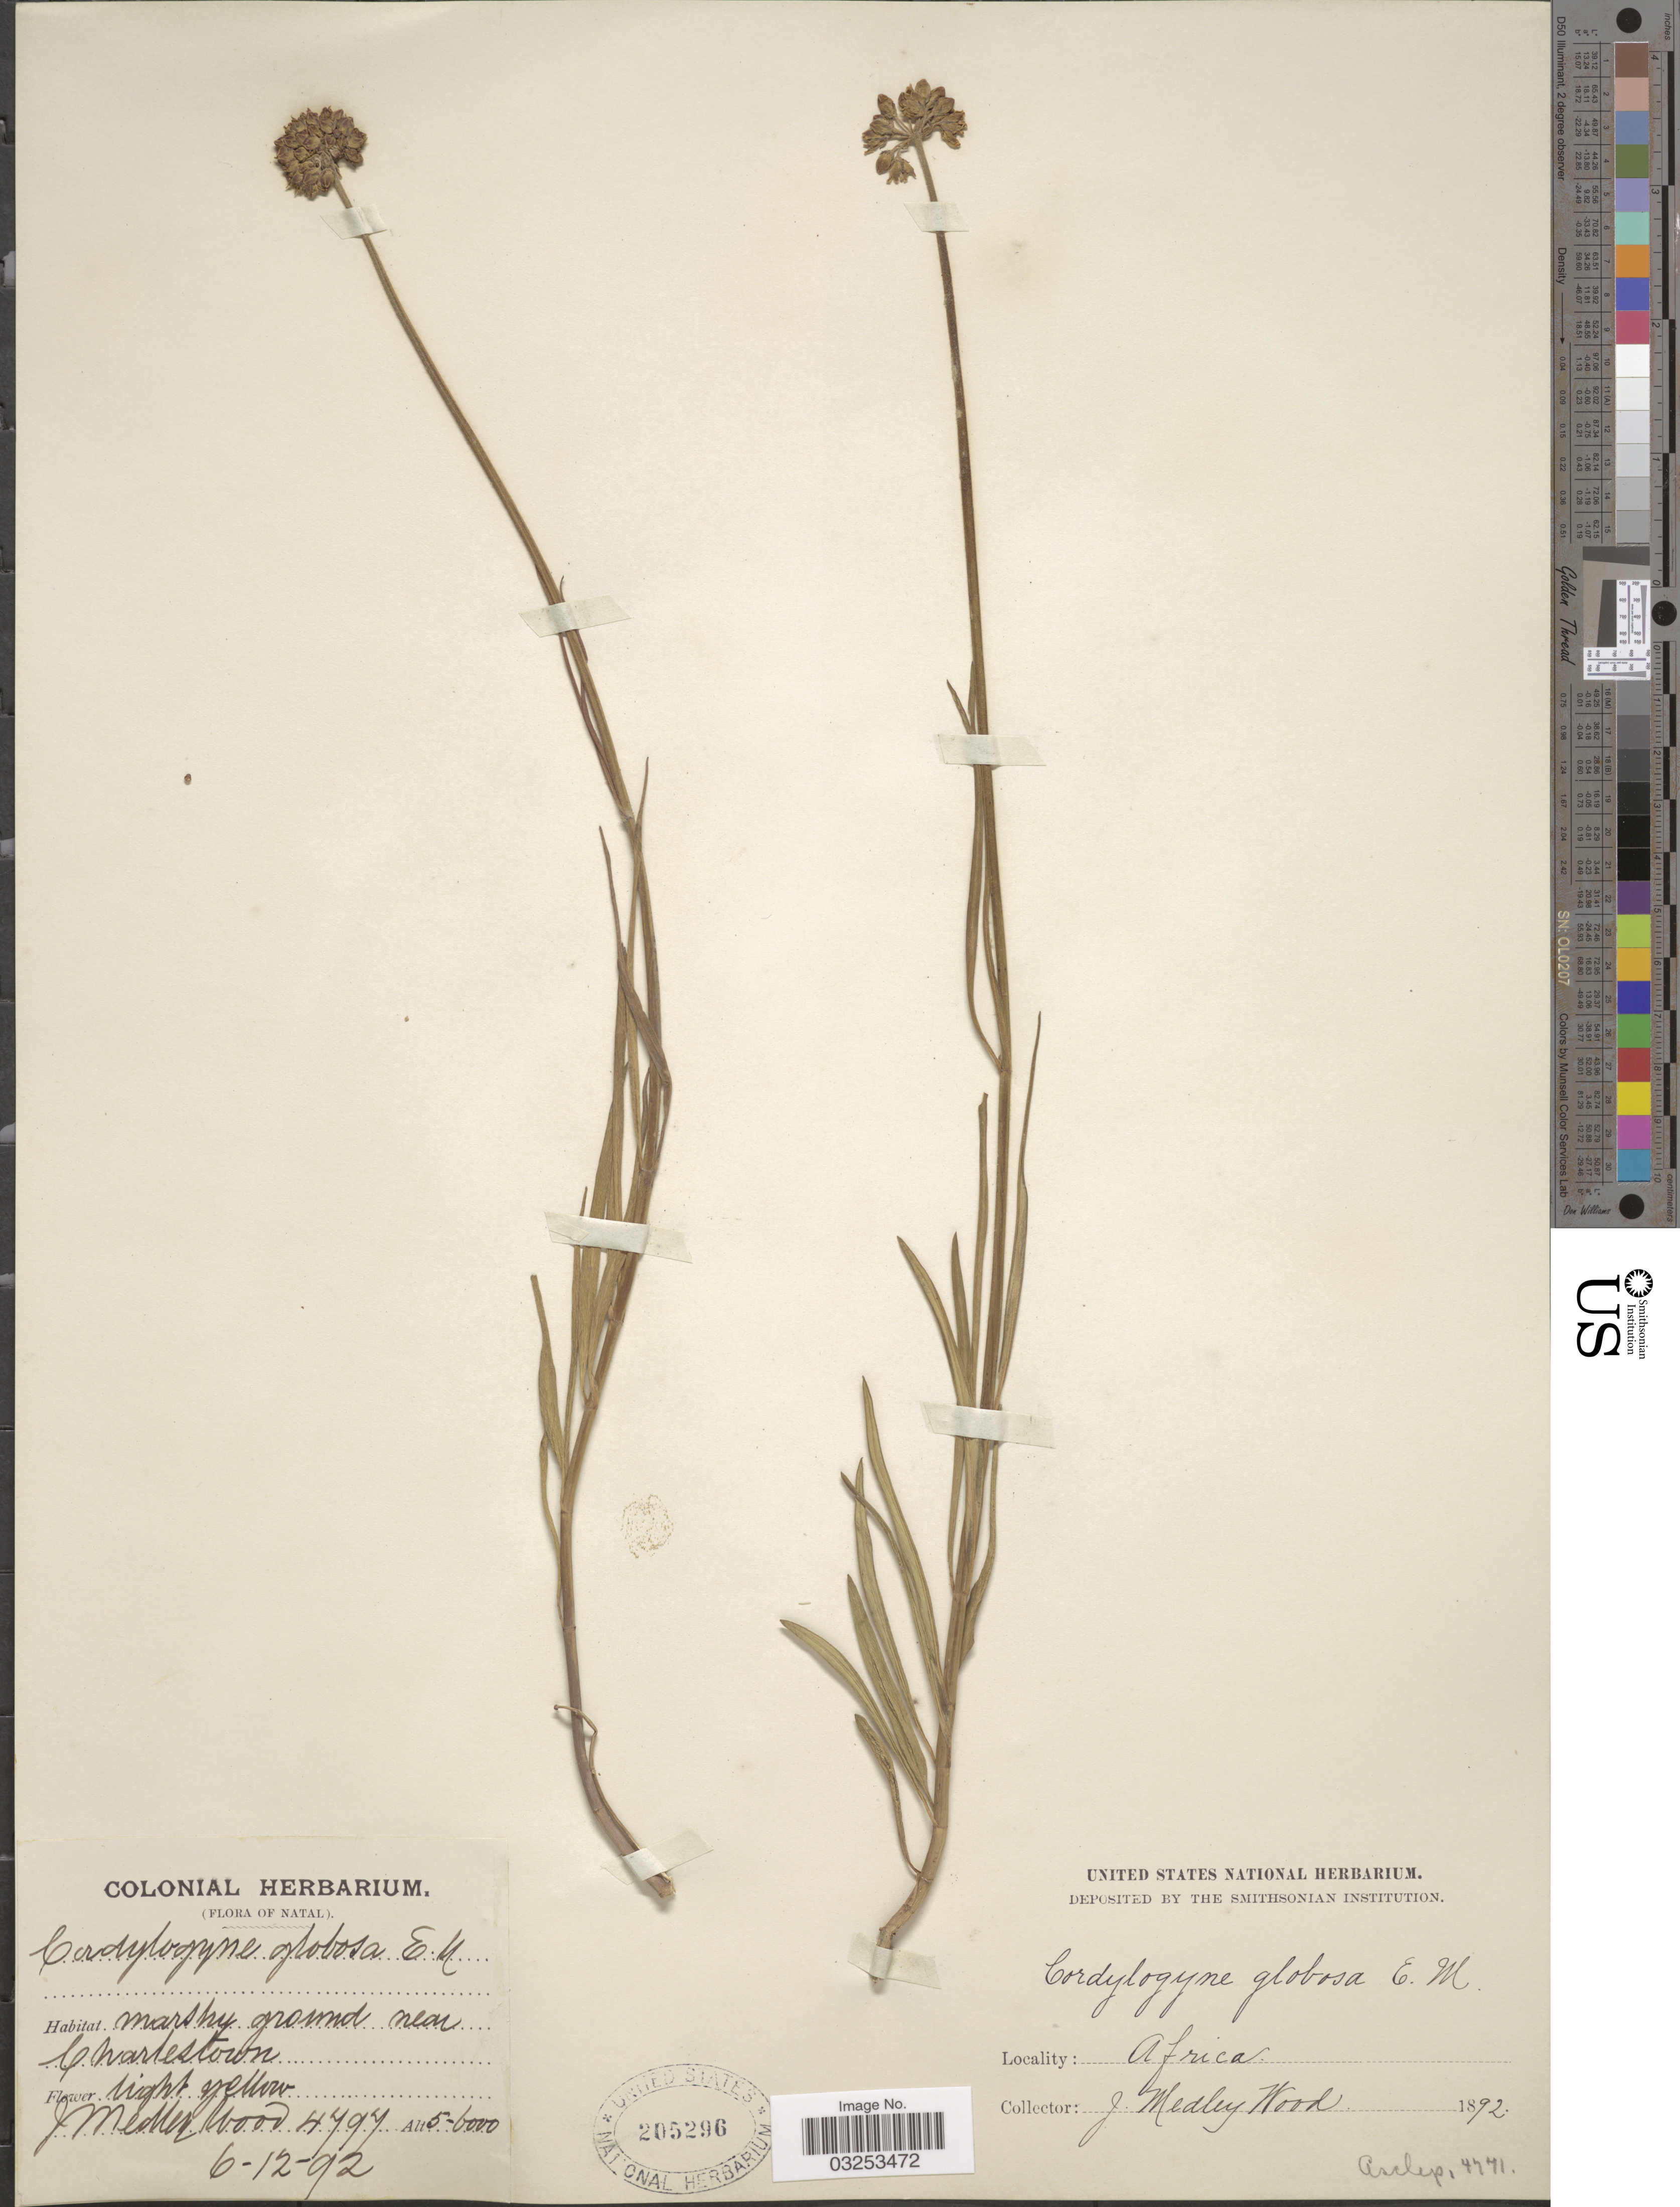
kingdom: Plantae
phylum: Tracheophyta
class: Magnoliopsida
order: Gentianales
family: Apocynaceae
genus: Cordylogyne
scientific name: Cordylogyne globosa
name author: E. Mey.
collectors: J. Medley Wood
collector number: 4797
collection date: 1892-12-06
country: South Africa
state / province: KwaZulu-Natal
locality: Natal, near Charlestown.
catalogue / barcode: US 205296